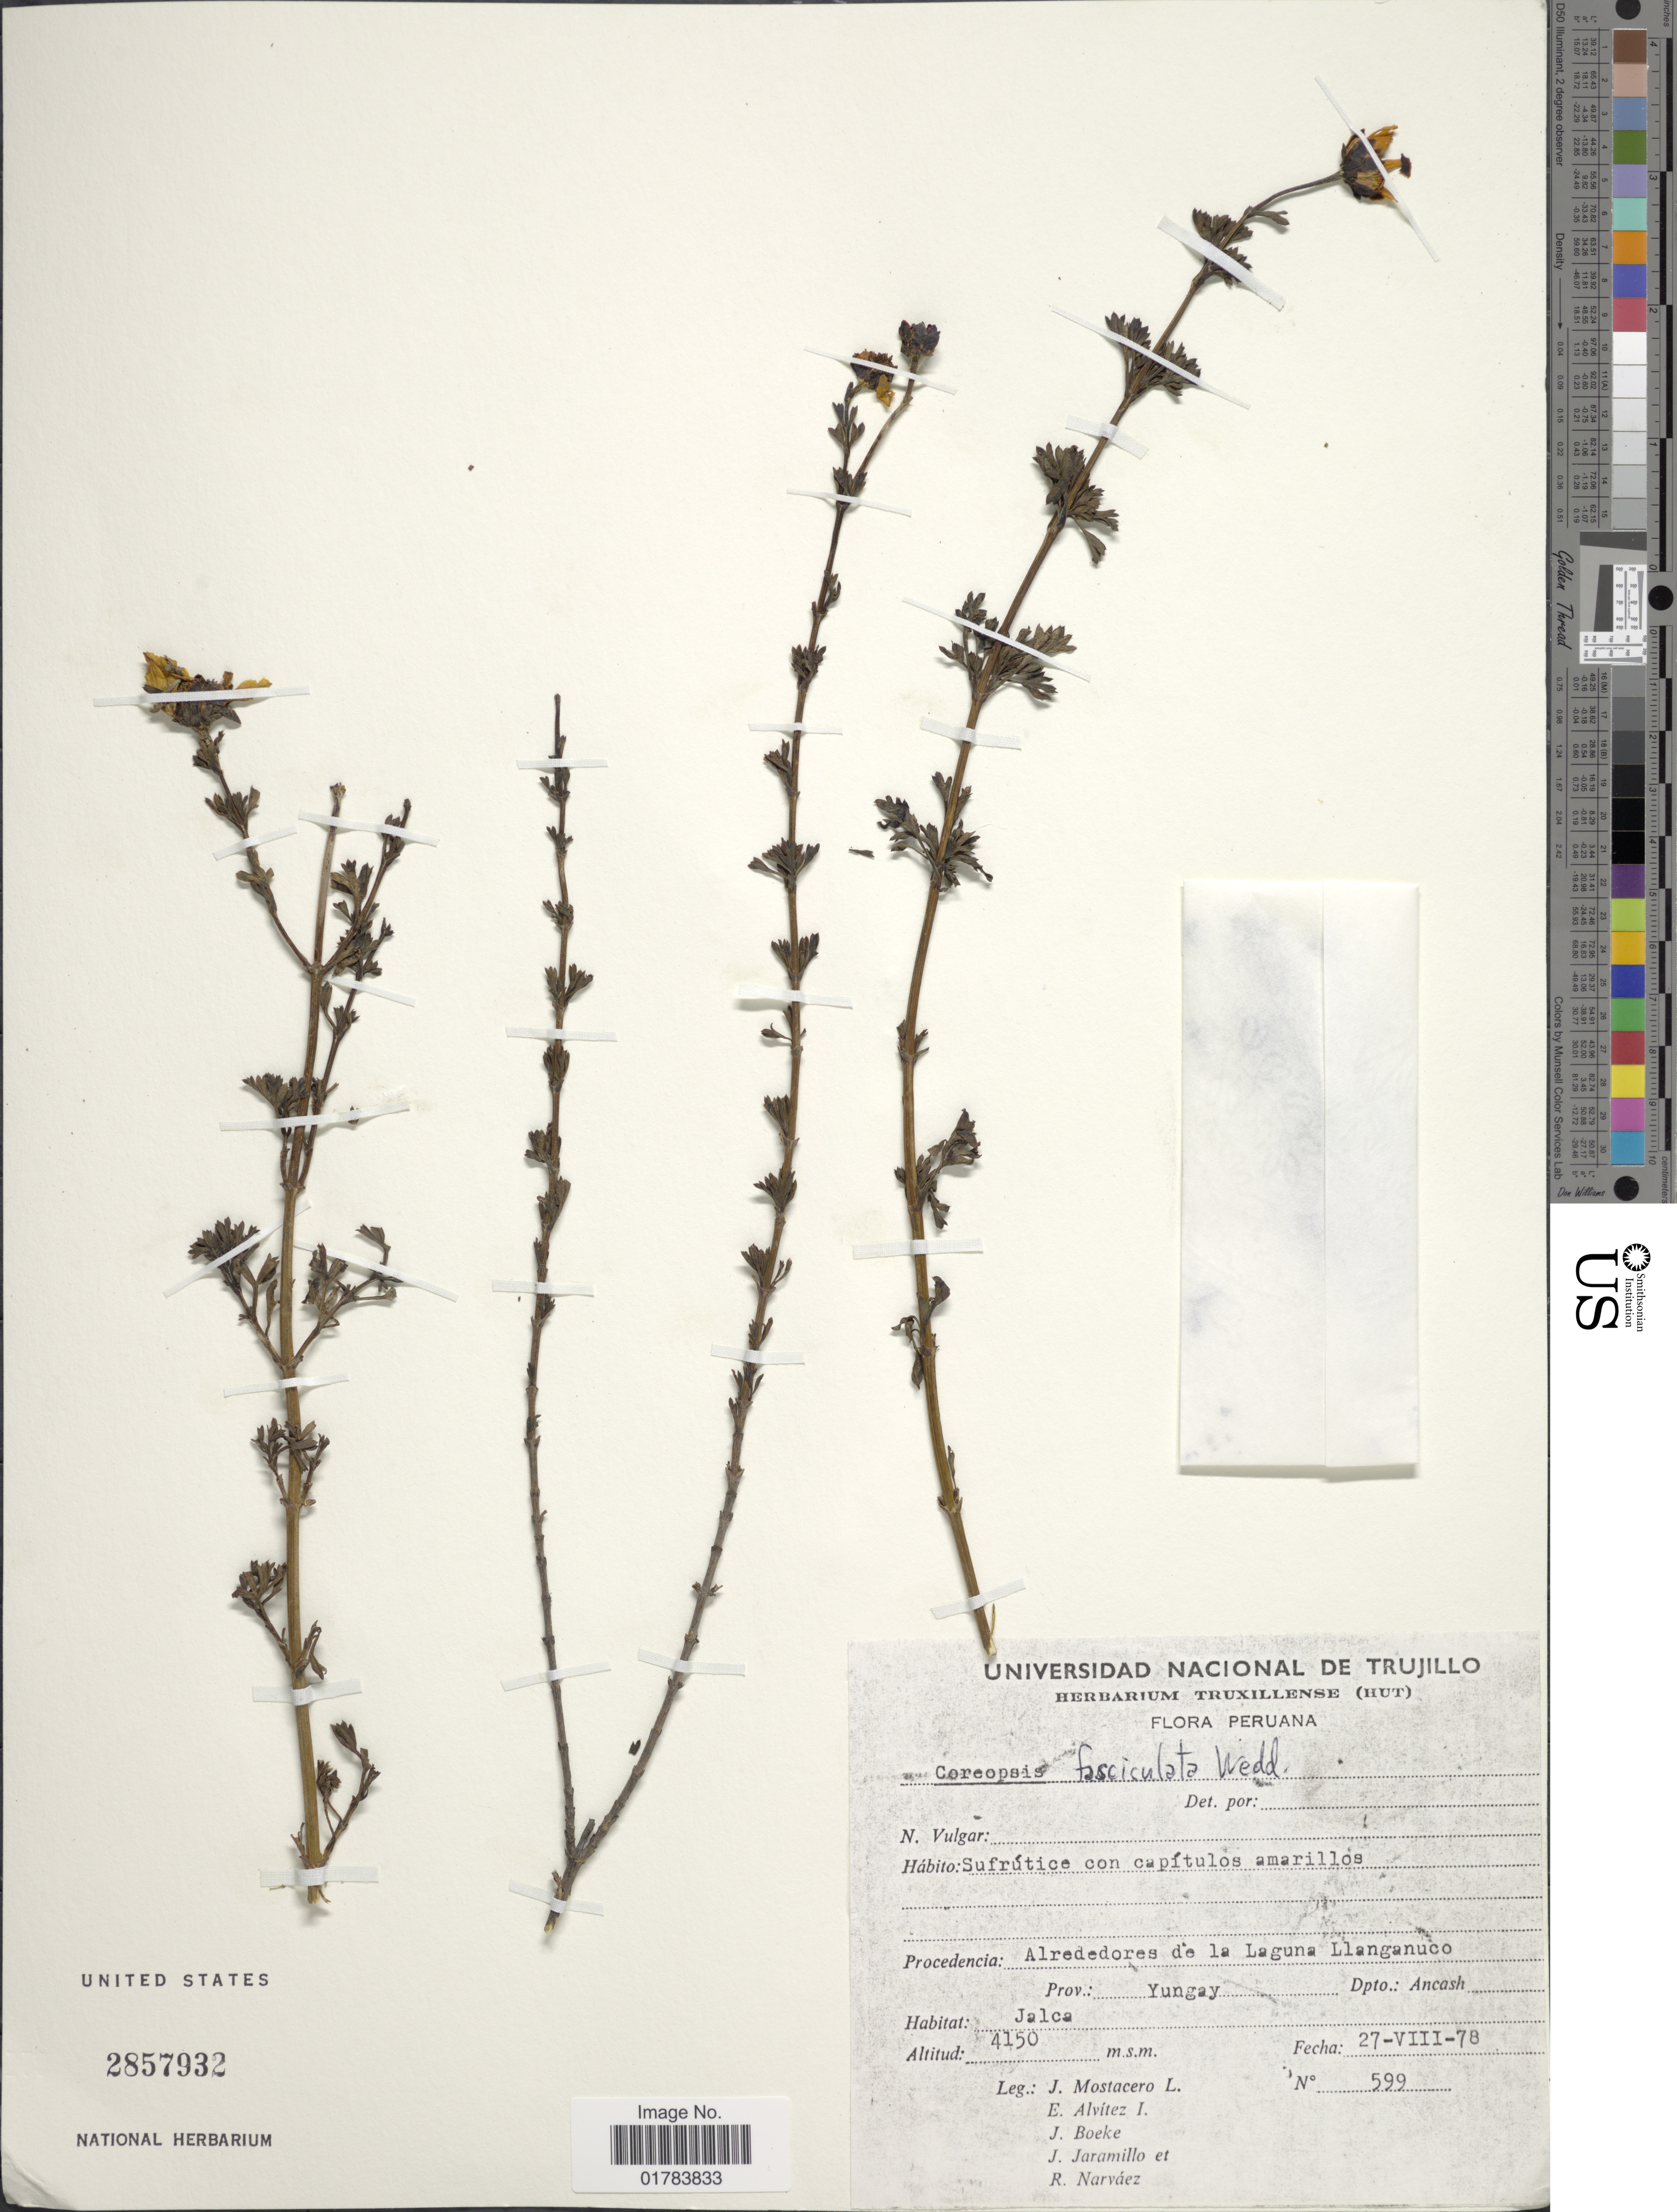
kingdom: Plantae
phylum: Tracheophyta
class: Magnoliopsida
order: Asterales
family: Asteraceae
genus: Coreopsis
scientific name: Coreopsis fasciculata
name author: Wedd.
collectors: J. Mostacero L., E. Alvitez I., J. D. Boeke, J. Jaramillo & R. Narváez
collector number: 599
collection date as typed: Transcribed d/m/y: 27/8/78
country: Peru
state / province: Ancash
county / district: Yungay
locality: Procedencia: Alrededores de la Laguna Llanganuco, Prov. Yungay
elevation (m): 4150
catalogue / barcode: US 2857932